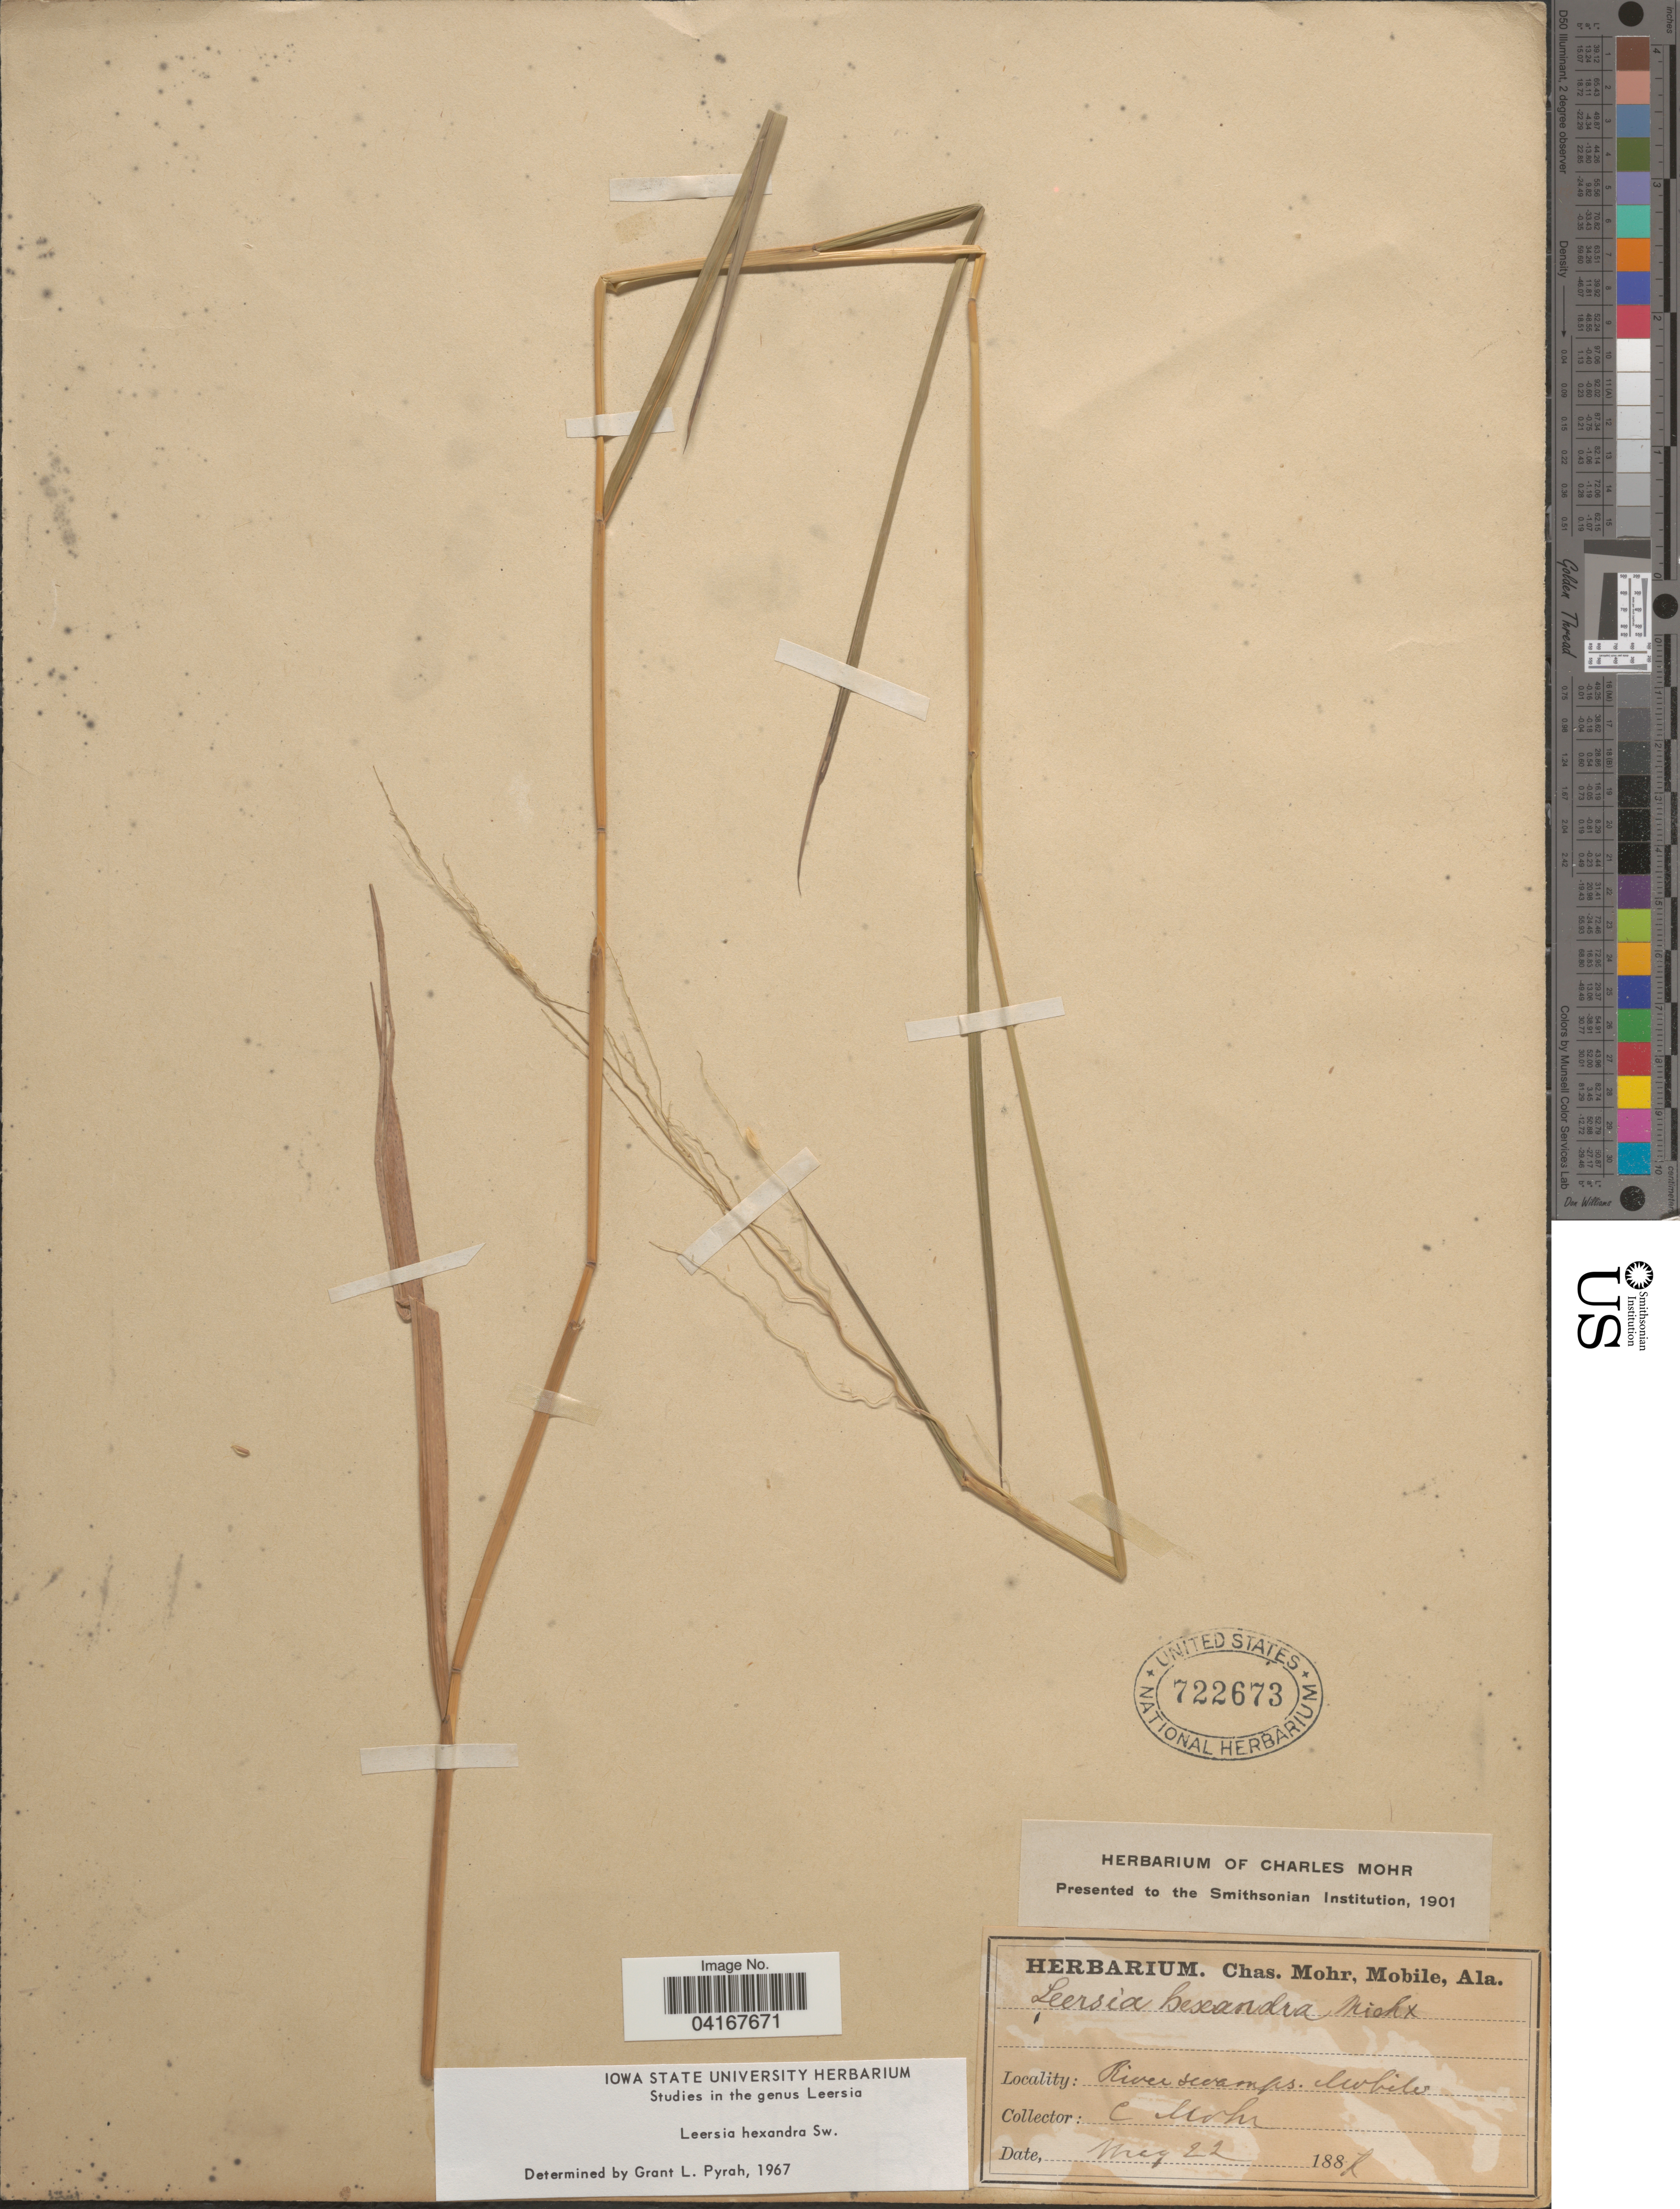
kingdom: Plantae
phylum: Tracheophyta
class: Liliopsida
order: Poales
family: Poaceae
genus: Leersia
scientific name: Leersia hexandra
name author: Sw.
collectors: Mohr, C. T. (herbarium)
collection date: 1881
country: United States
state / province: Alabama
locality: Mobile.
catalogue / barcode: US 722673